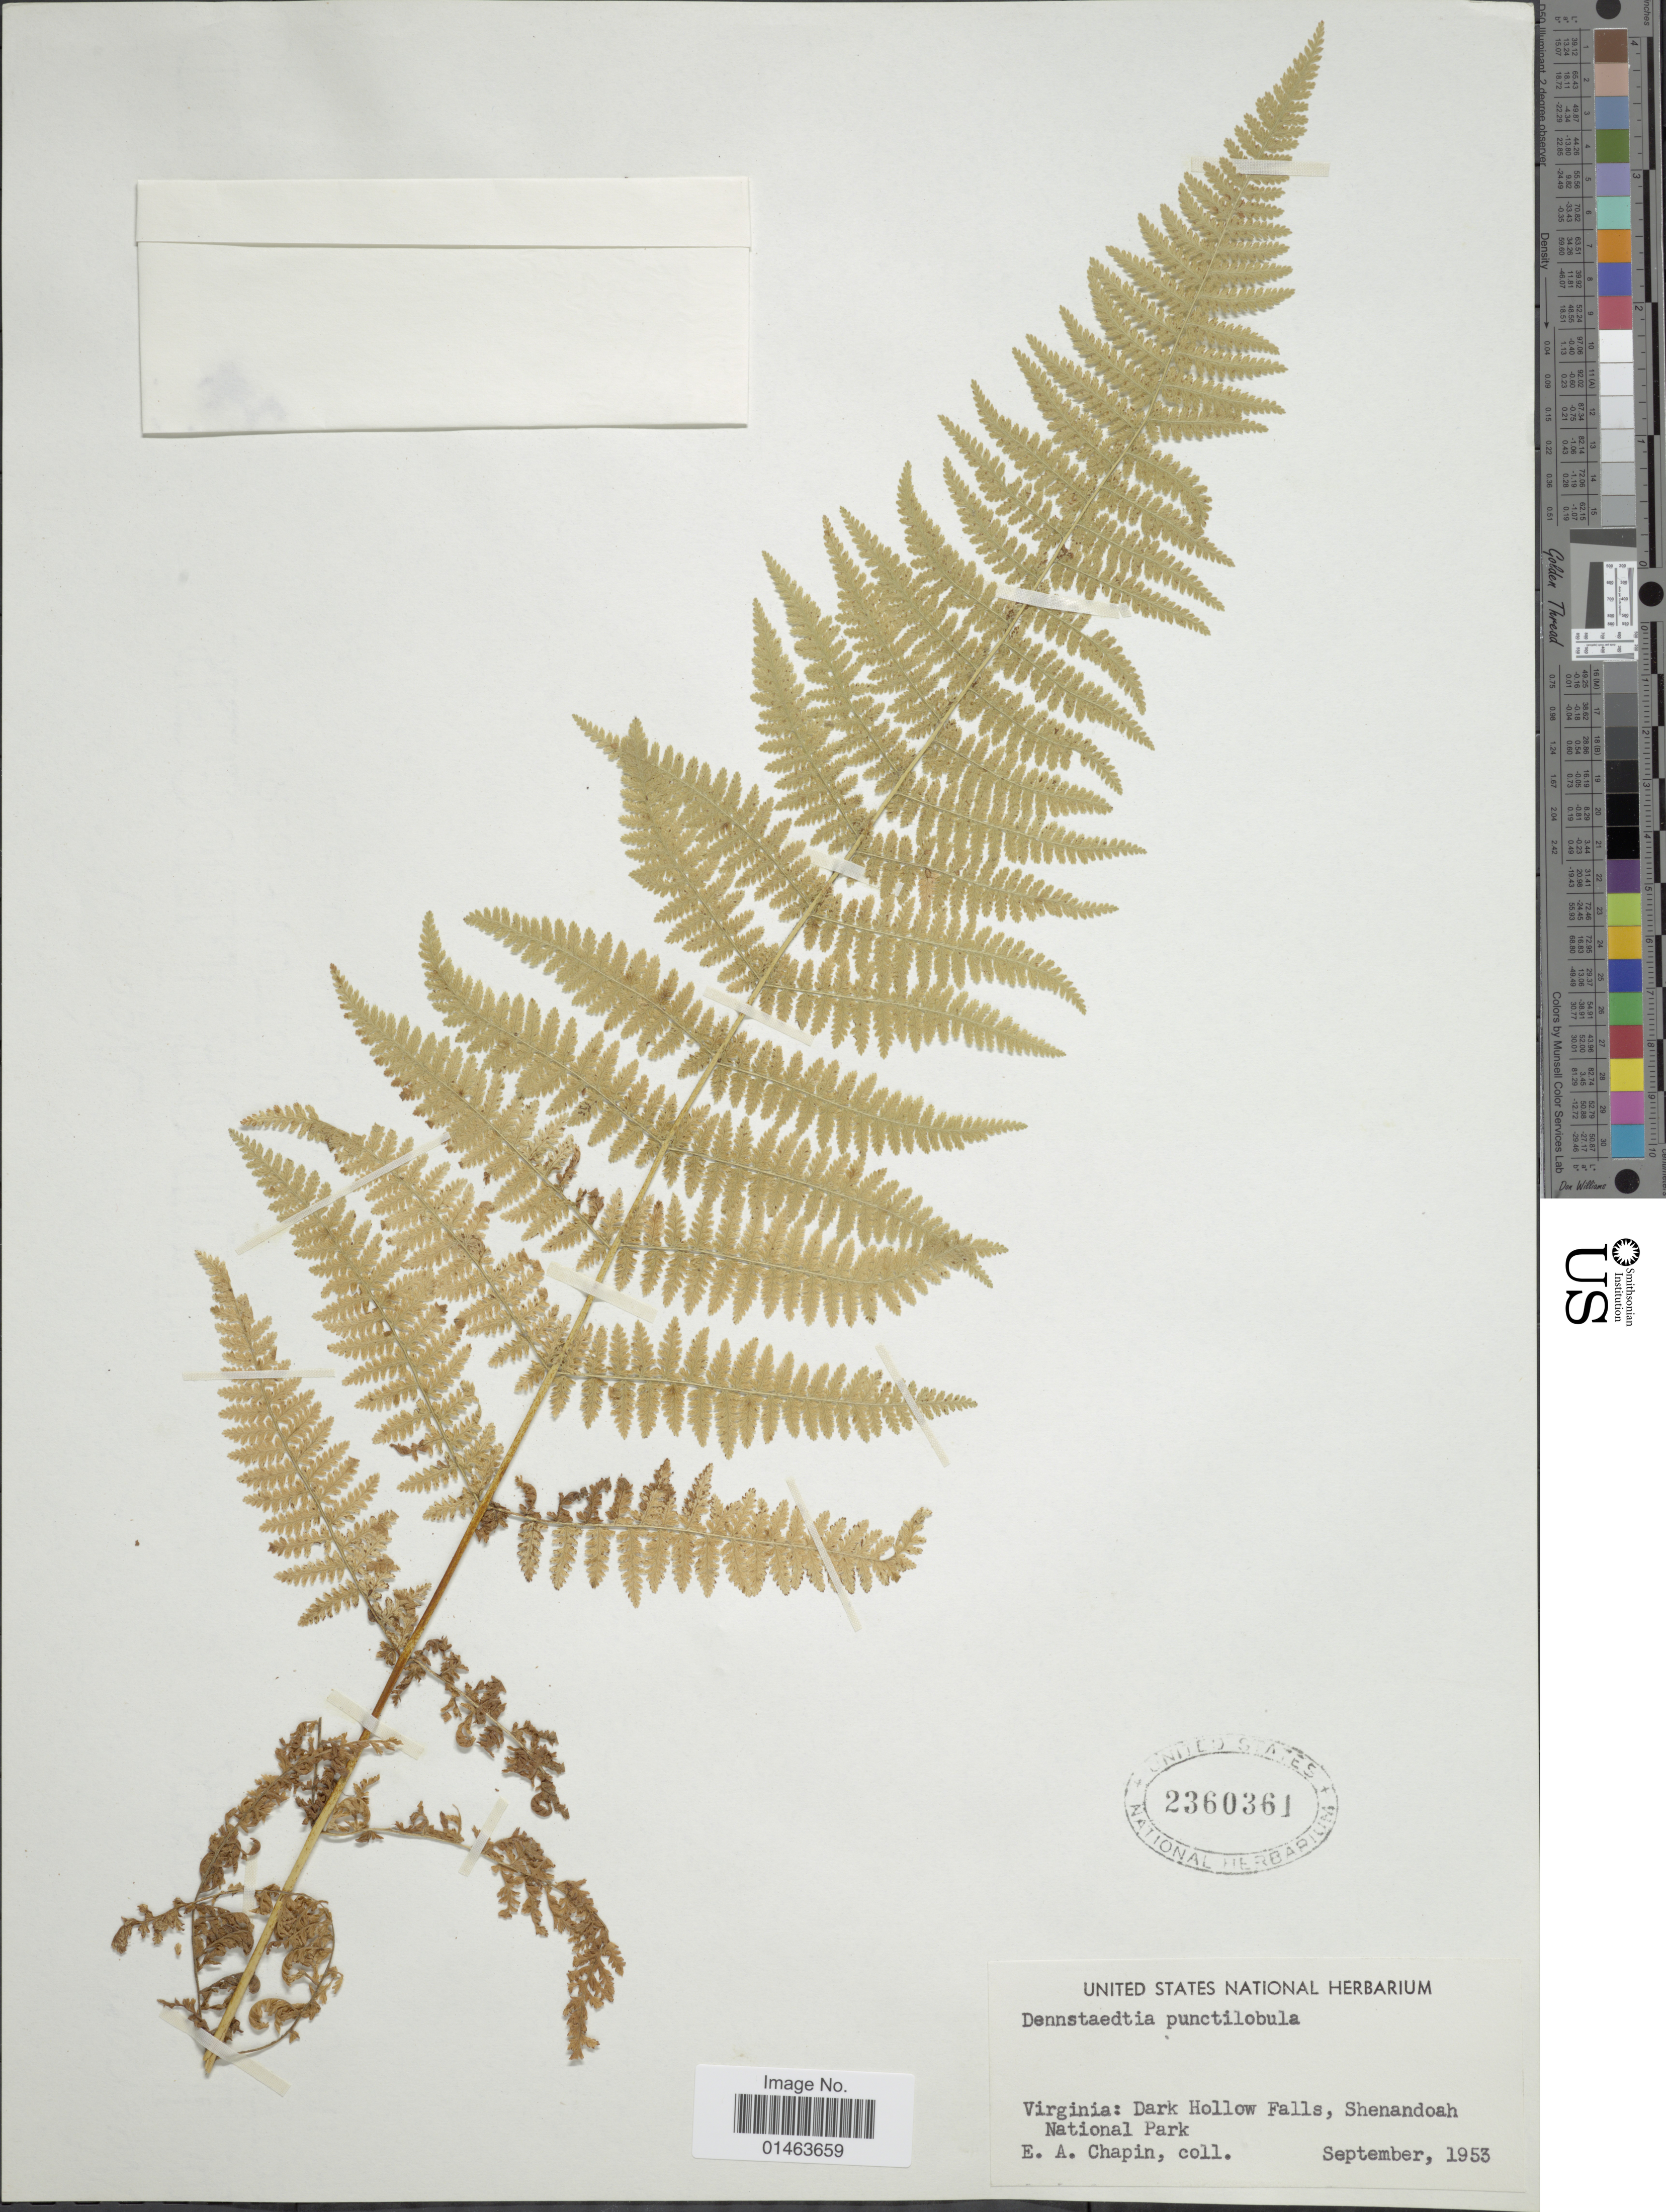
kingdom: Plantae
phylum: Tracheophyta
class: Polypodiopsida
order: Polypodiales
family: Dennstaedtiaceae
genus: Dennstaedtia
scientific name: Dennstaedtia punctilobula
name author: (Michx.) T. Moore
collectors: E. Chapin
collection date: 1953-09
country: United States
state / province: Virginia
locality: Dark Hollow Falls, Shenandoah National Park.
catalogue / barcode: US 2360361